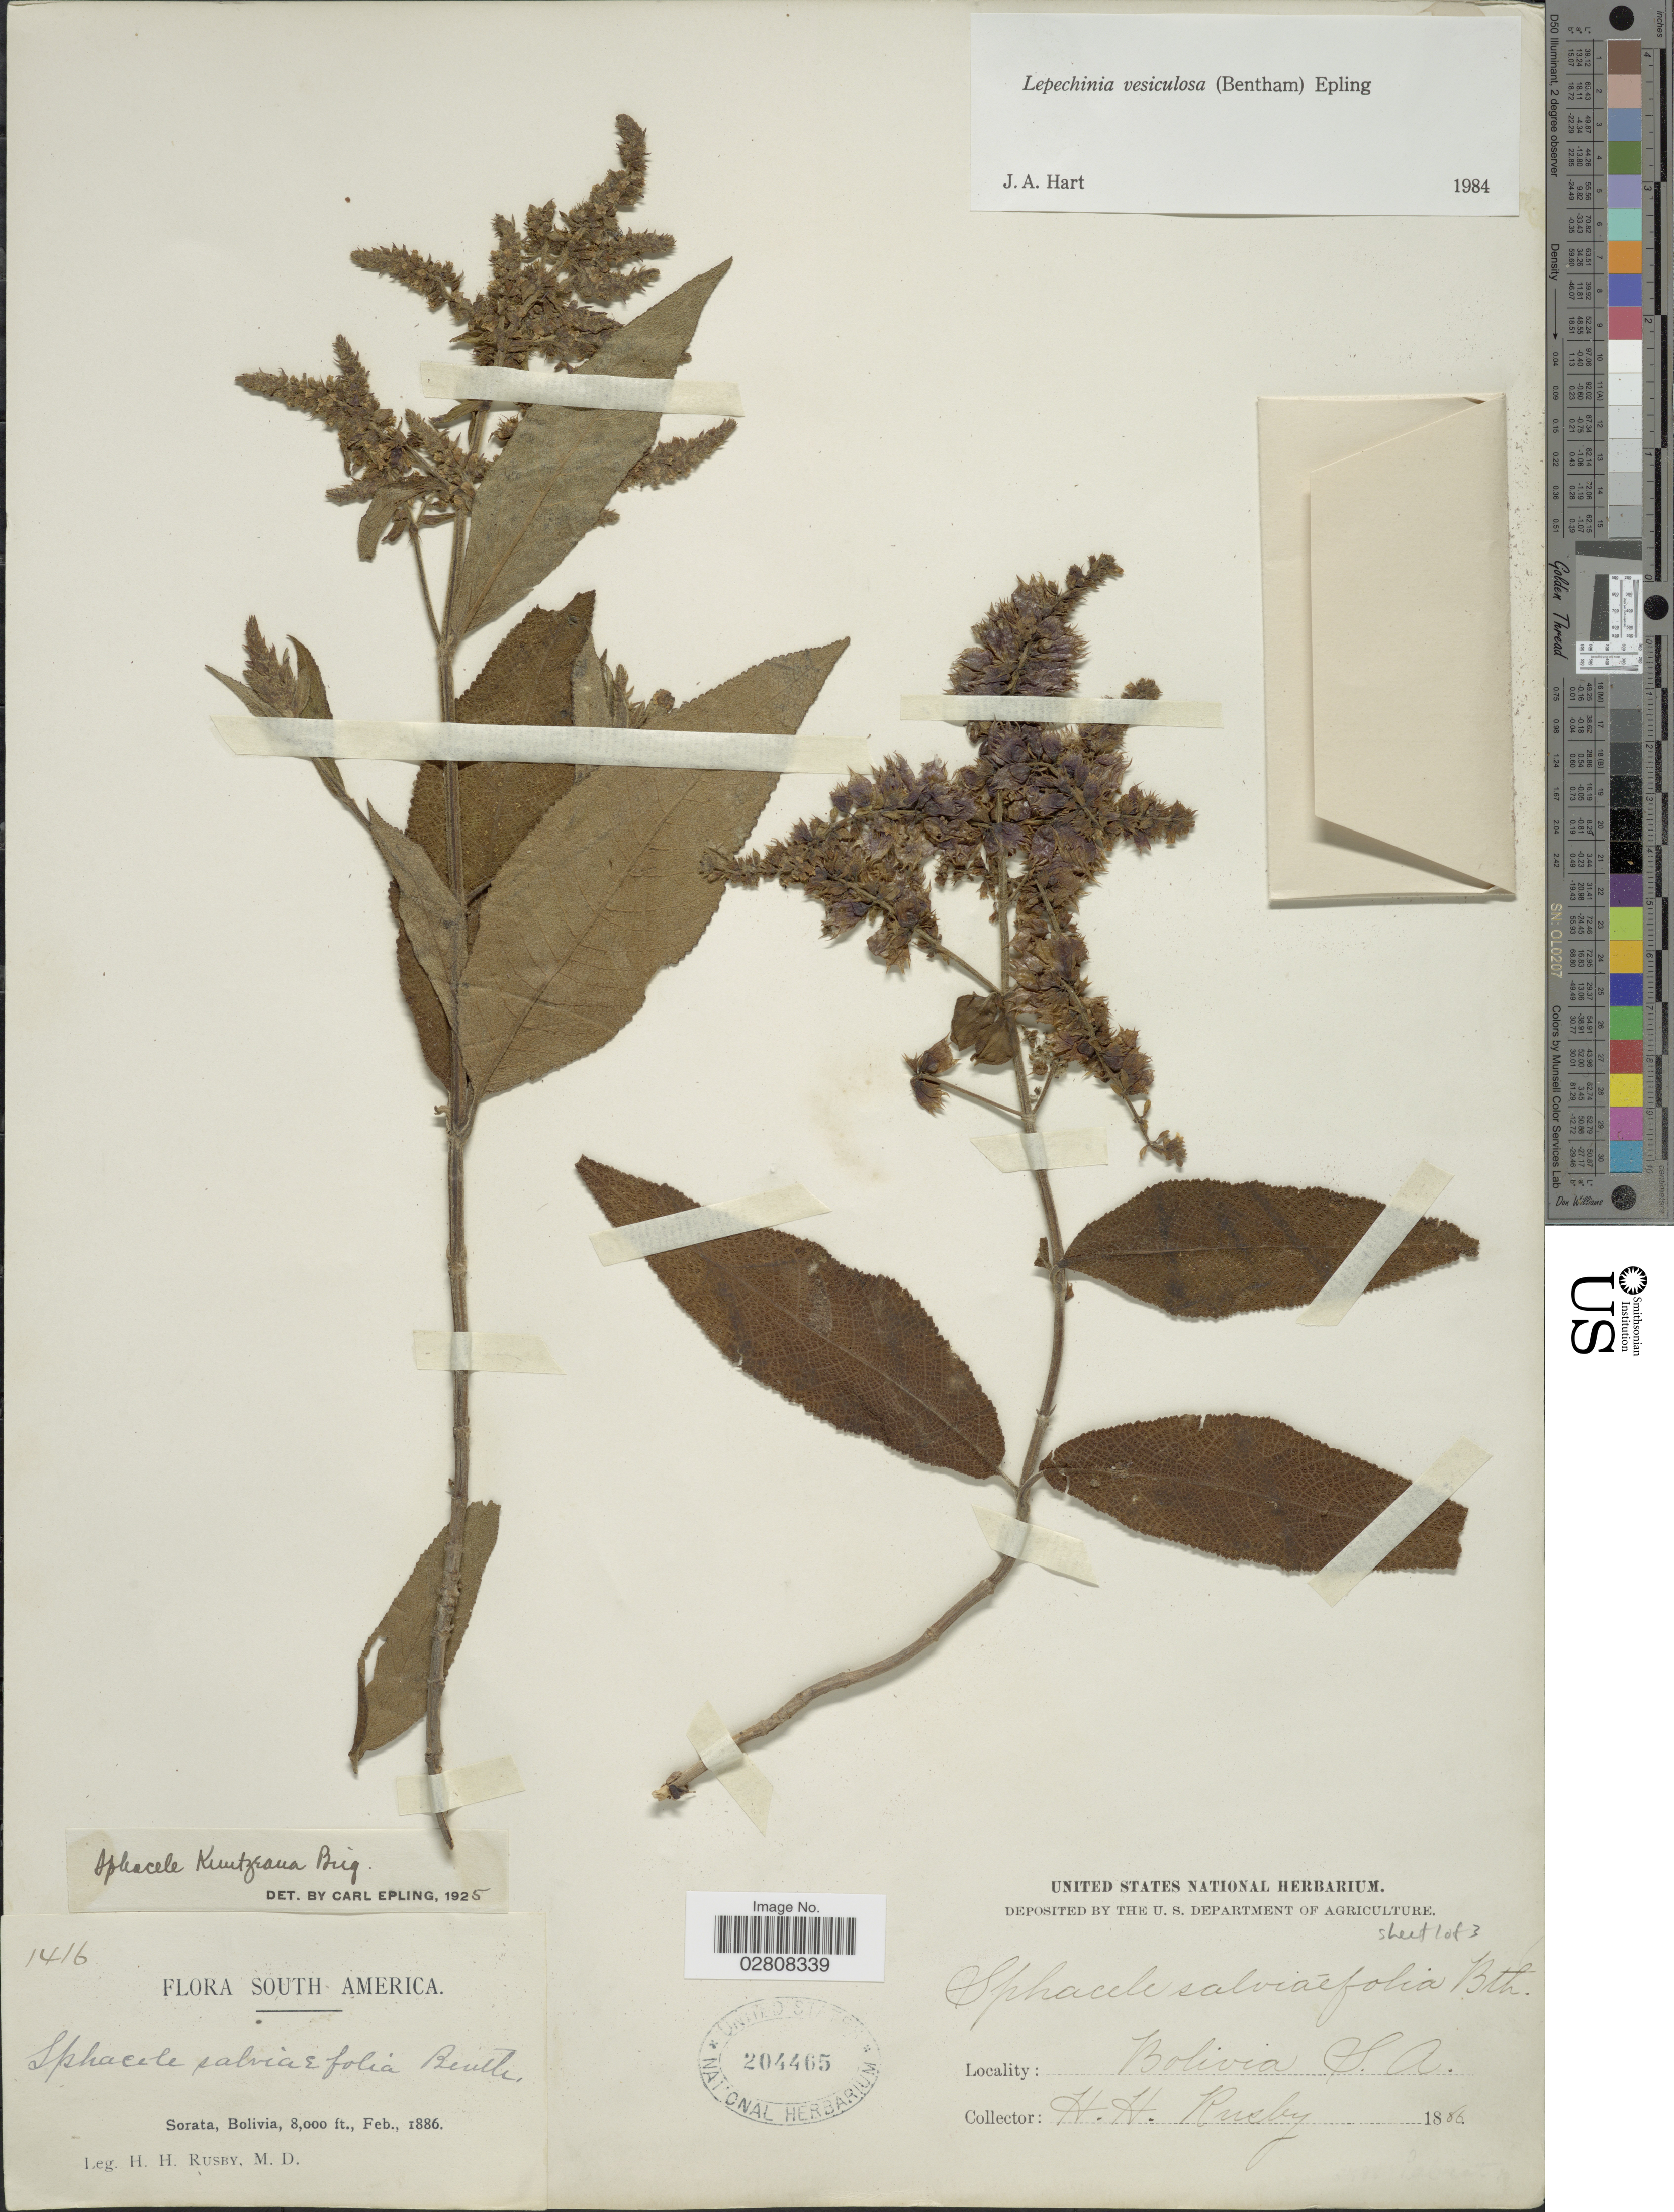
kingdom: Plantae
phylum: Tracheophyta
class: Magnoliopsida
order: Lamiales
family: Lamiaceae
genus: Lepechinia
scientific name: Lepechinia vesiculosa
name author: (Benth.) Epling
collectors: H. H. Rusby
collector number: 1416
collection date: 1886-02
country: Bolivia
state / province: La Páz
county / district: Larecaja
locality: Sorata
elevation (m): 2438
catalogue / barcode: US 204465